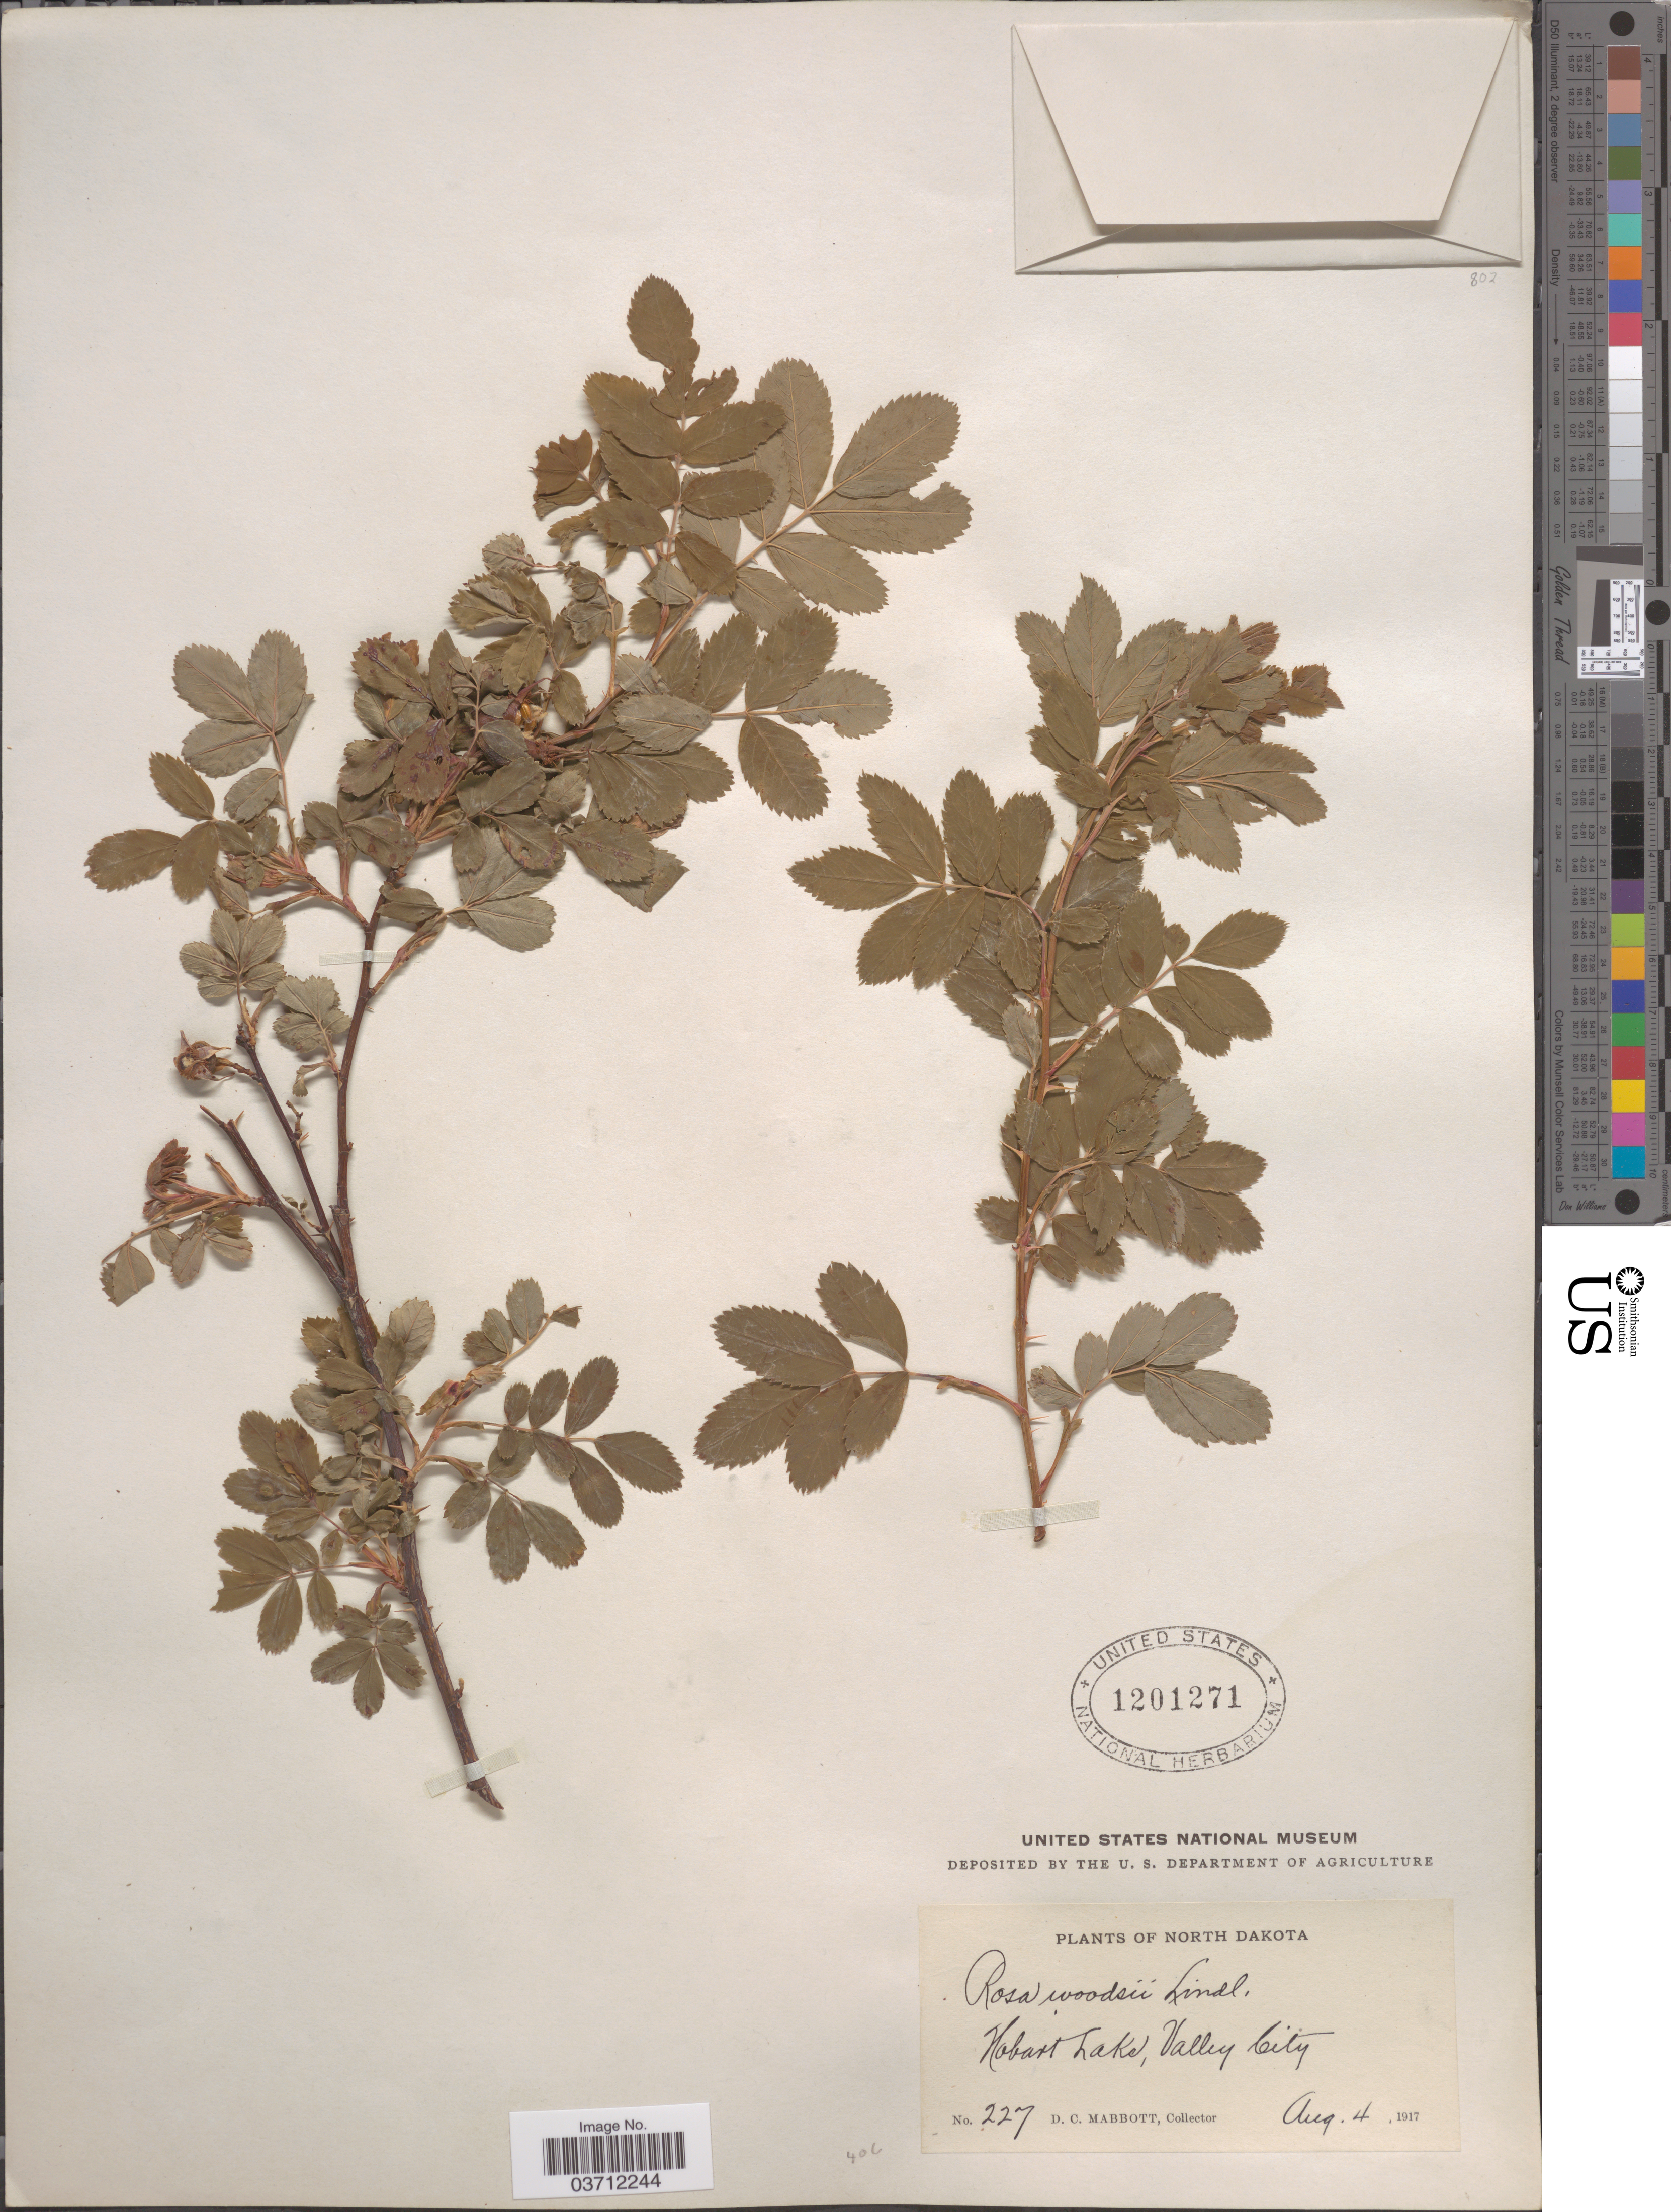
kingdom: Plantae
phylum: Tracheophyta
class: Magnoliopsida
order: Rosales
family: Rosaceae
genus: Rosa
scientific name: Rosa woodsii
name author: Lindl.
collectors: D. Mabbott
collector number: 227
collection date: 1917-08-04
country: United States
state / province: North Dakota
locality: Hobart Lake, Valley City.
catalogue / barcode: US 1201271